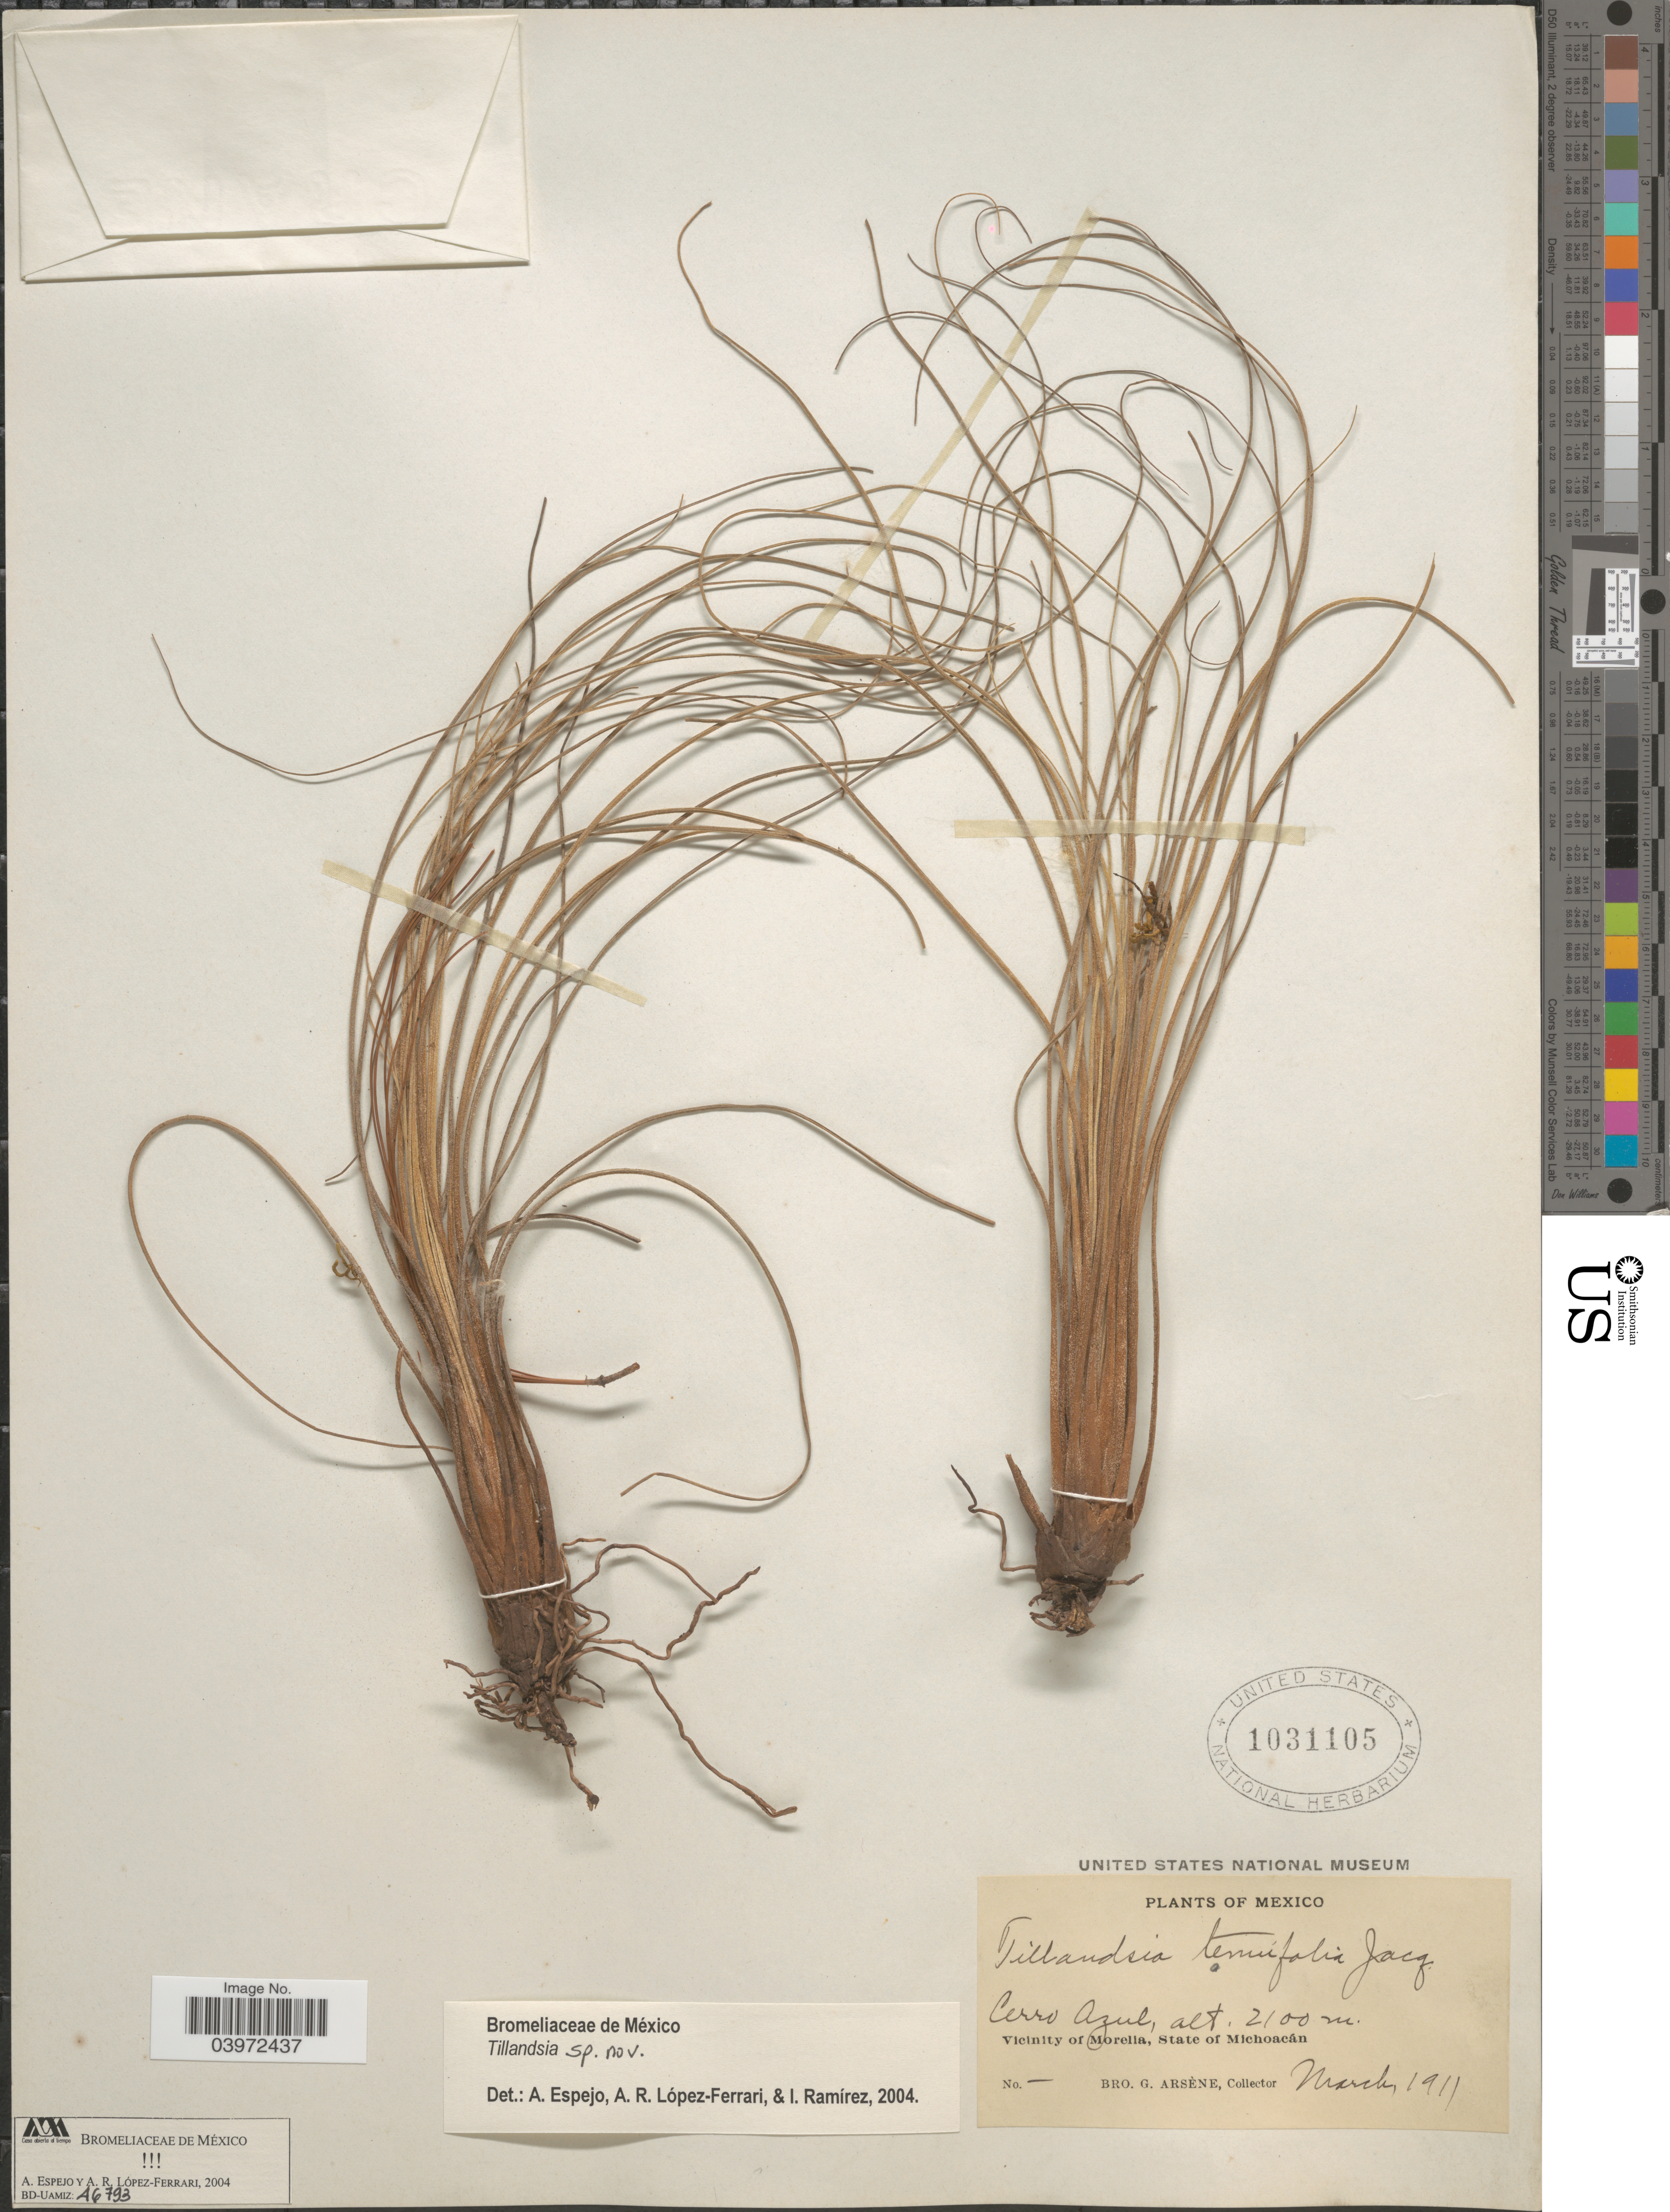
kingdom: Plantae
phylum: Tracheophyta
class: Liliopsida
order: Poales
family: Bromeliaceae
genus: Tillandsia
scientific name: Tillandsia sp.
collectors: Bro. G. Arsène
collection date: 1911-03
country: Mexico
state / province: Michoacán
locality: Cerro Azul, Vicinity of Morelia.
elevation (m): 2100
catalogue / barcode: US 1031105